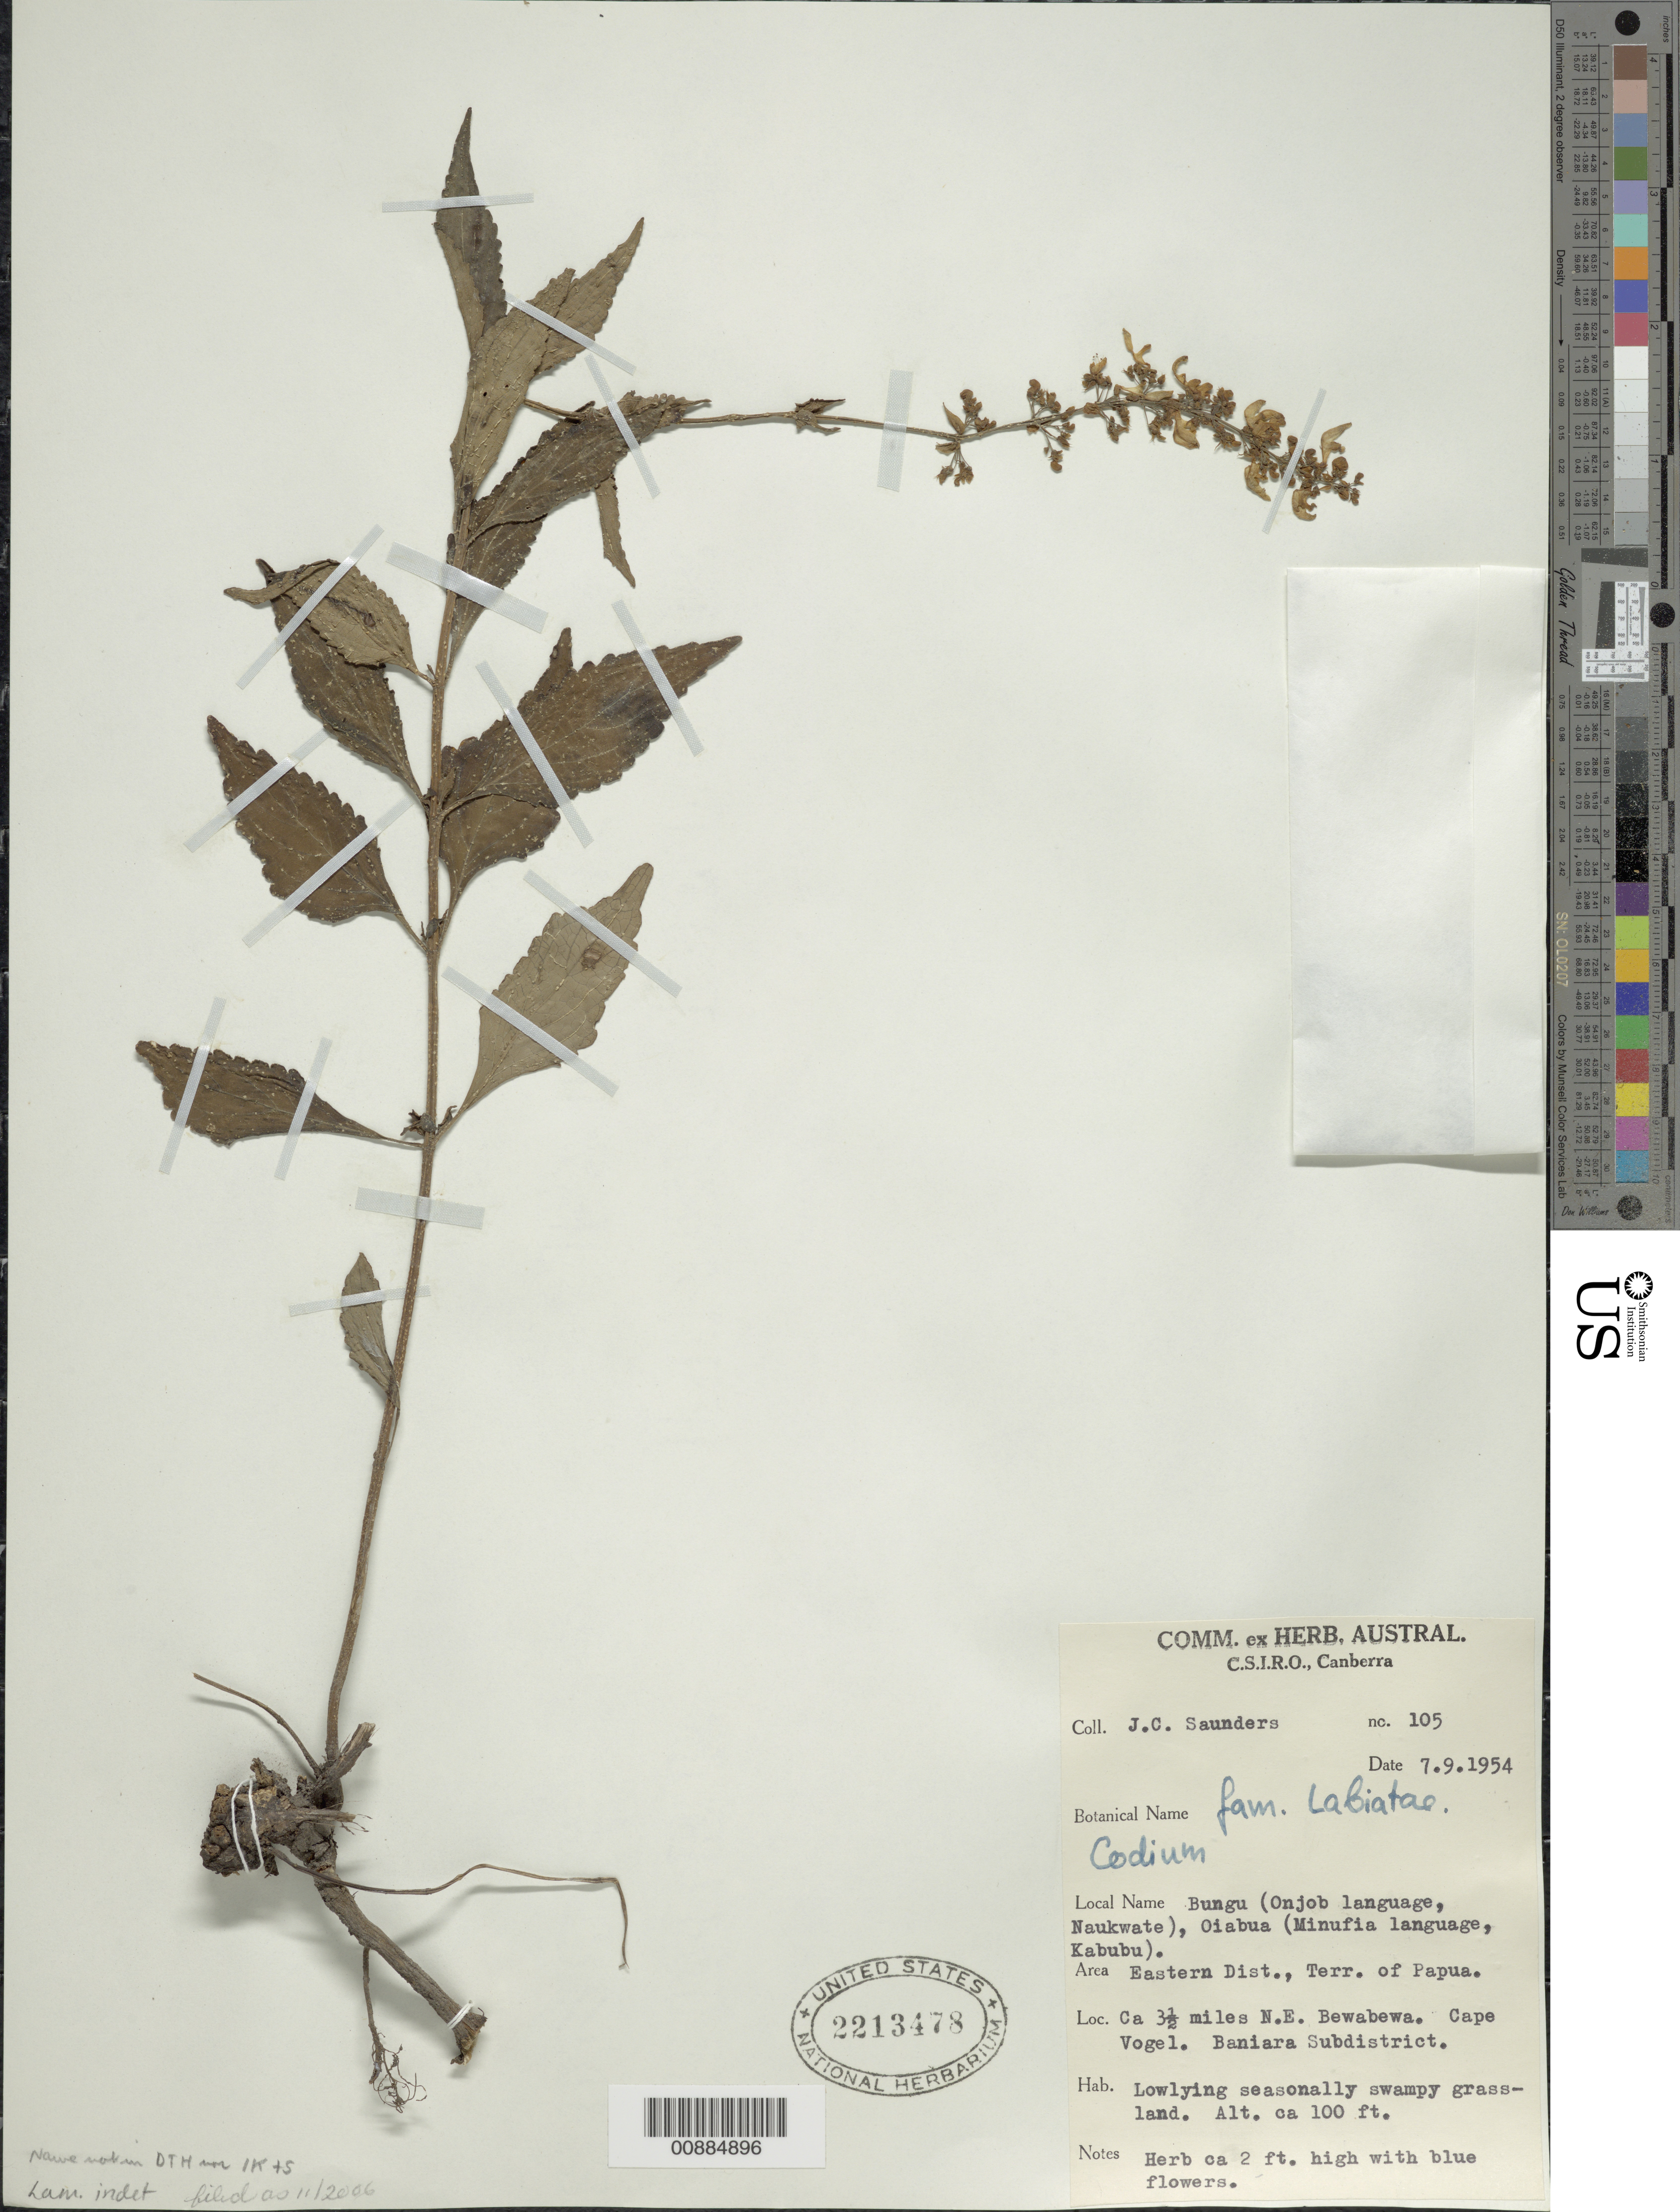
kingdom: Plantae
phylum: Tracheophyta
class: Magnoliopsida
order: Lamiales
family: Lamiaceae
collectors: J. C. Saunders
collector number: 105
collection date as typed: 07 Sep 1954 or 09 Jul 1954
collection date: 1954-07-09 or 1954-09-07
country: Papua New Guinea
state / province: Milne Bay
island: New Guinea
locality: Ca 3.5 miles N.E. Bewabewa. Cape Vogel. Baniara Subdistrict.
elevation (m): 30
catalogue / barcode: US 2213478